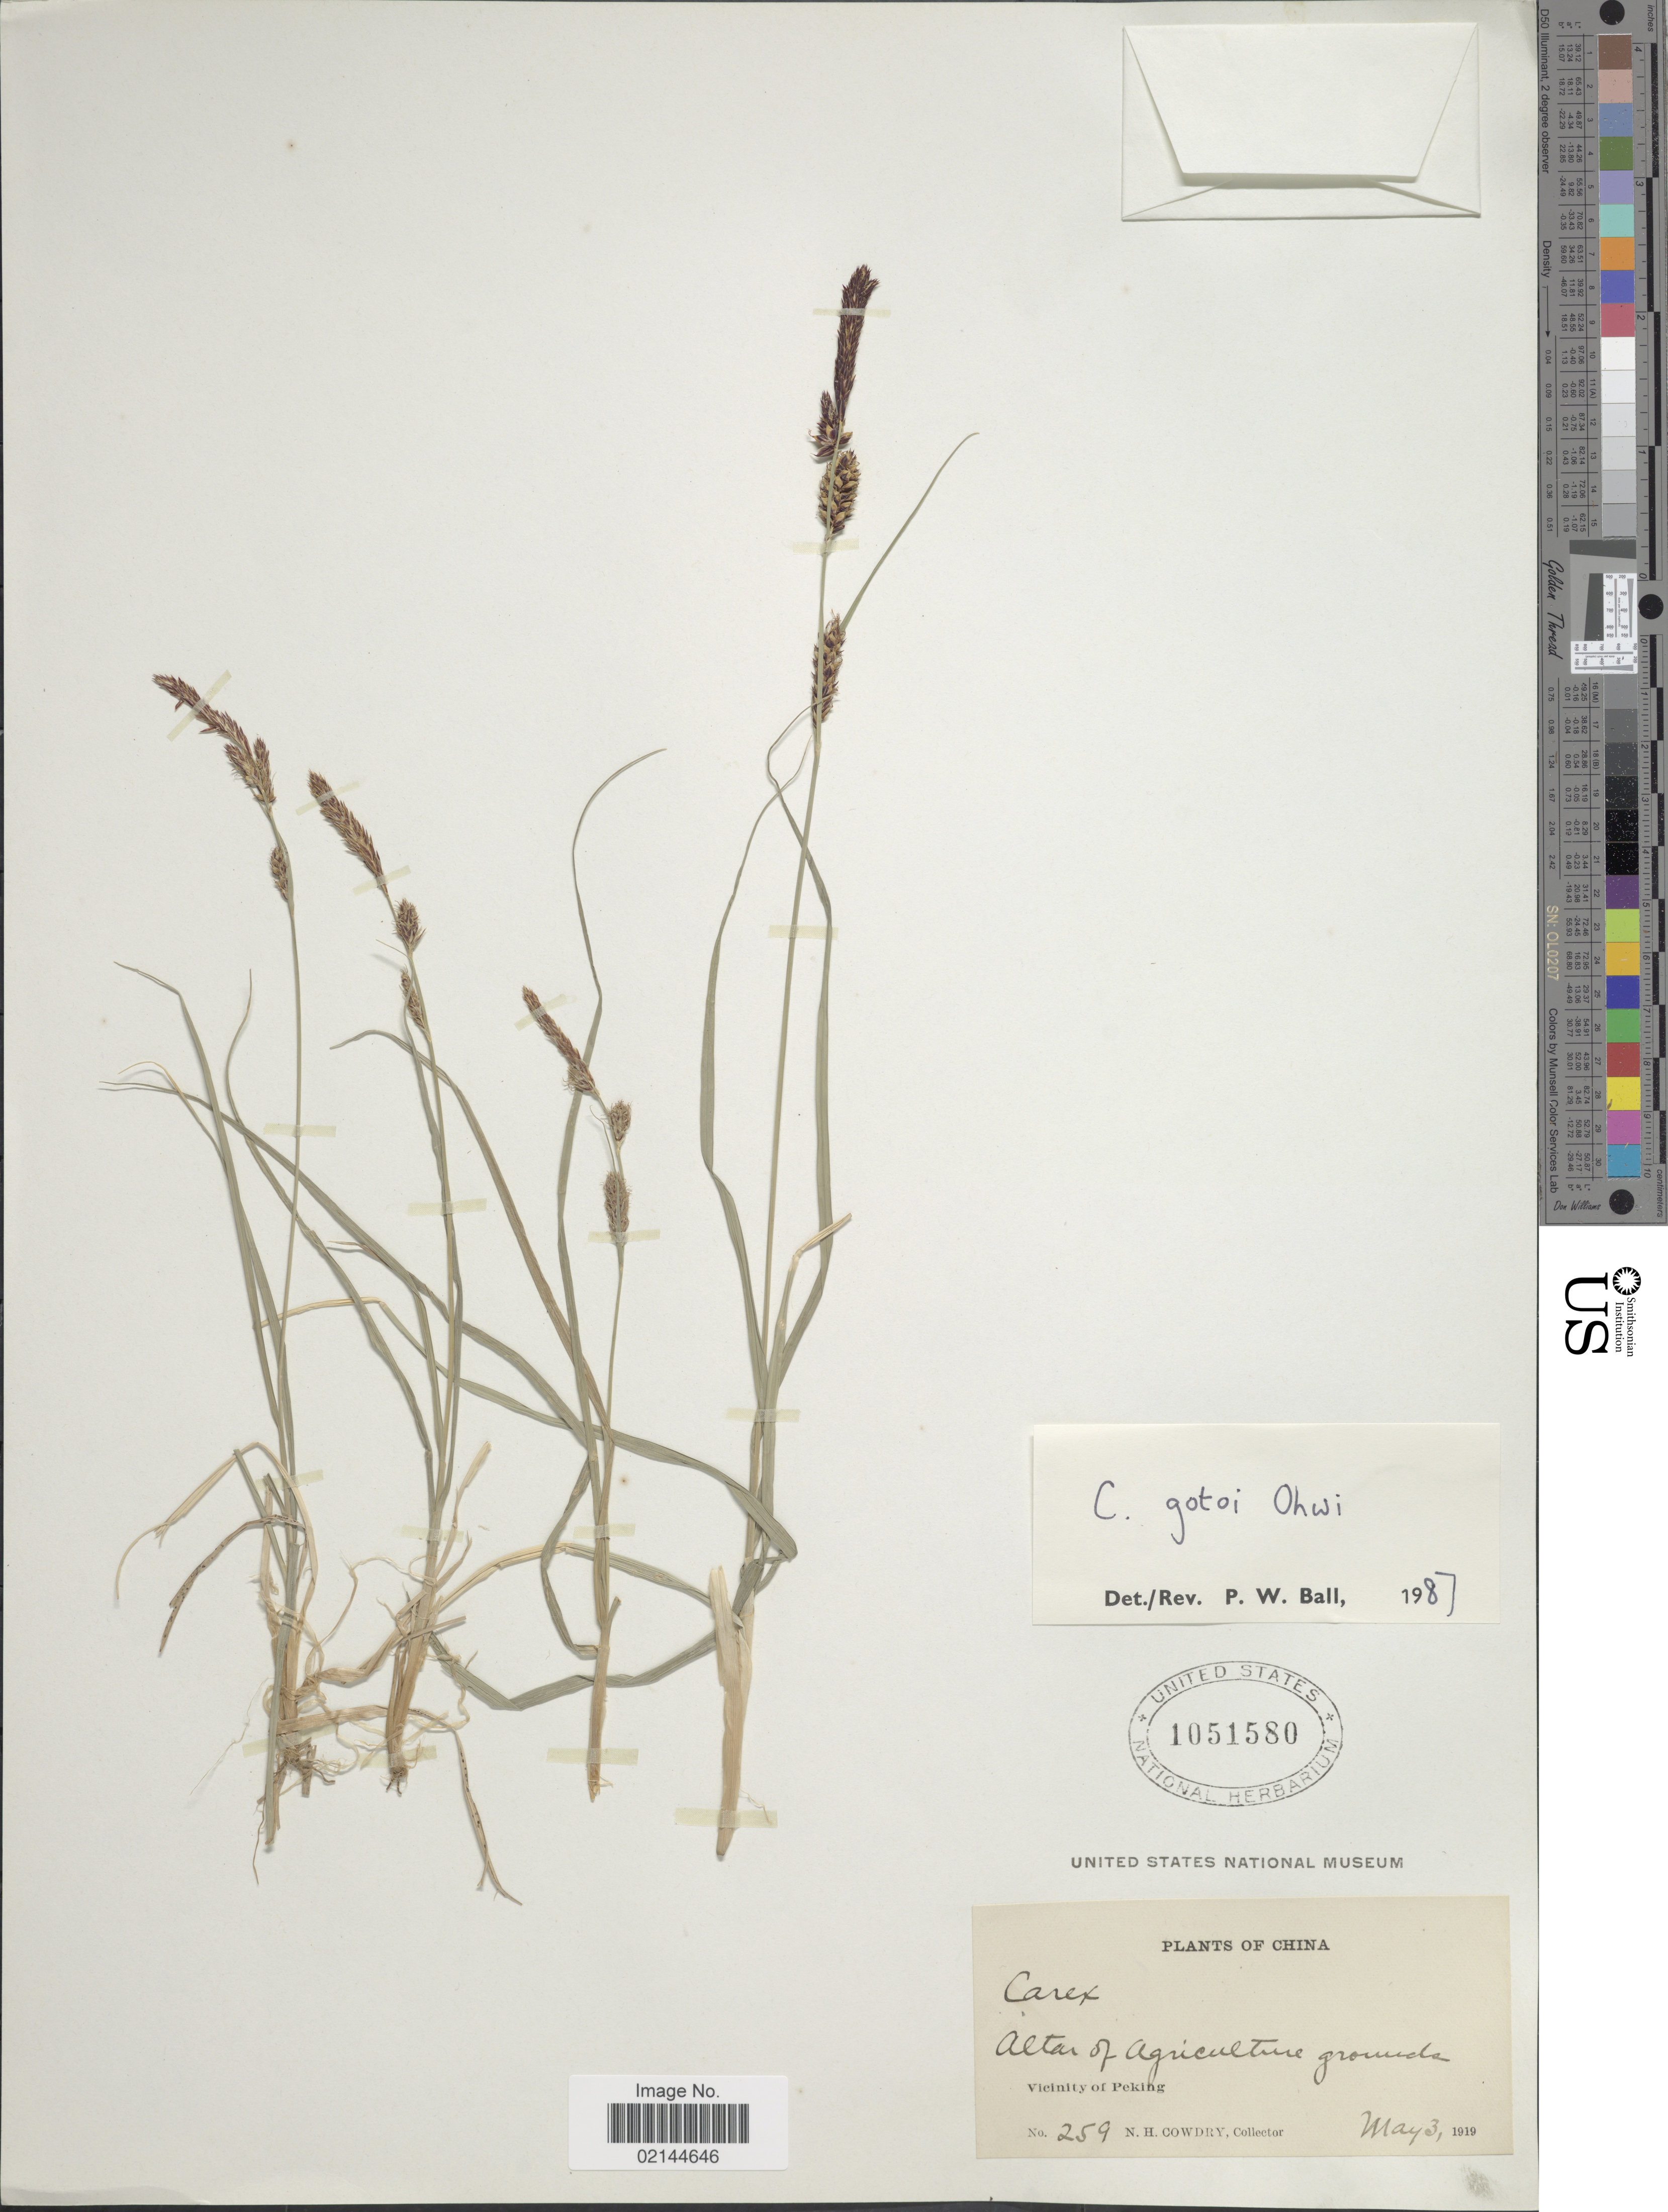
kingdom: Plantae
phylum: Tracheophyta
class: Liliopsida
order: Poales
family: Cyperaceae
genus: Carex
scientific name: Carex gotoi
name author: Ohwi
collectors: N. H. Cowdry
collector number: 259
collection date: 1919-05-03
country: China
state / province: Beijing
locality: Altar of agriculture grounds, Vicinity of Peking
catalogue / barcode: US 1051580